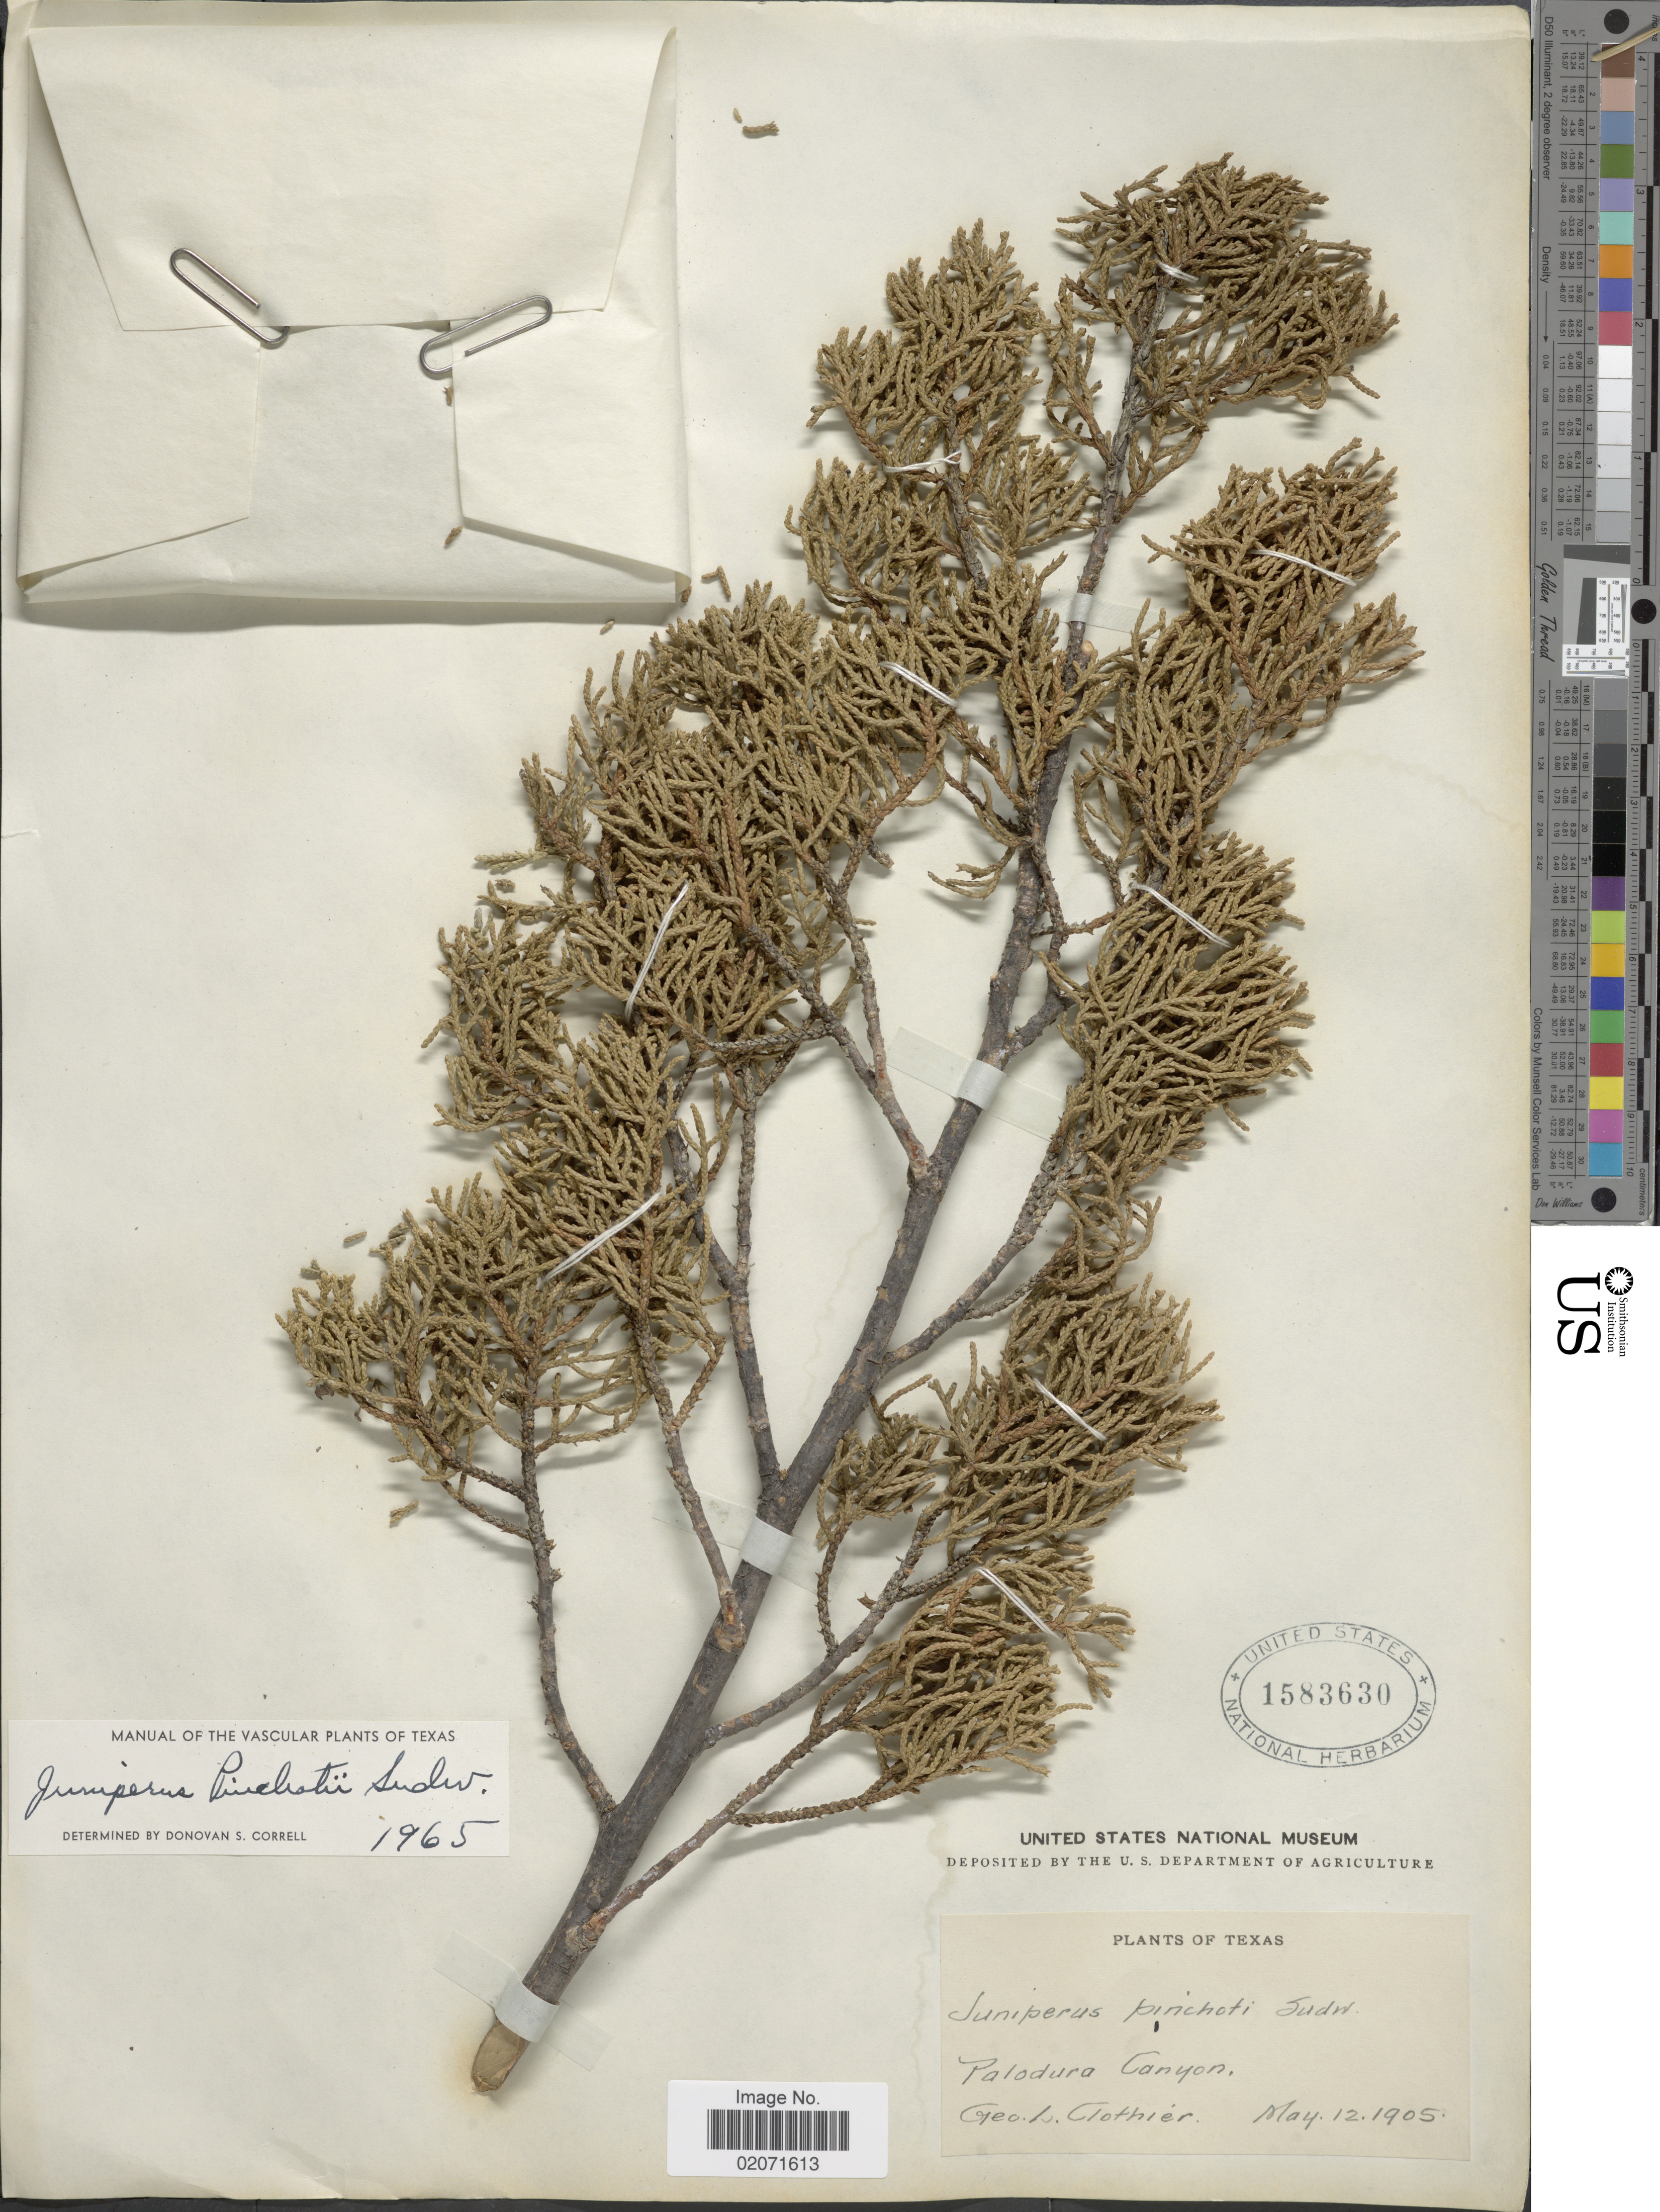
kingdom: Plantae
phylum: Tracheophyta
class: Pinopsida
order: Pinales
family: Cupressaceae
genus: Juniperus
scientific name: Juniperus pinchotii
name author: Sudw.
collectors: G. Clothier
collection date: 1905-05-12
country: United States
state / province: Texas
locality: Palodura Canyon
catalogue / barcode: US 1583630